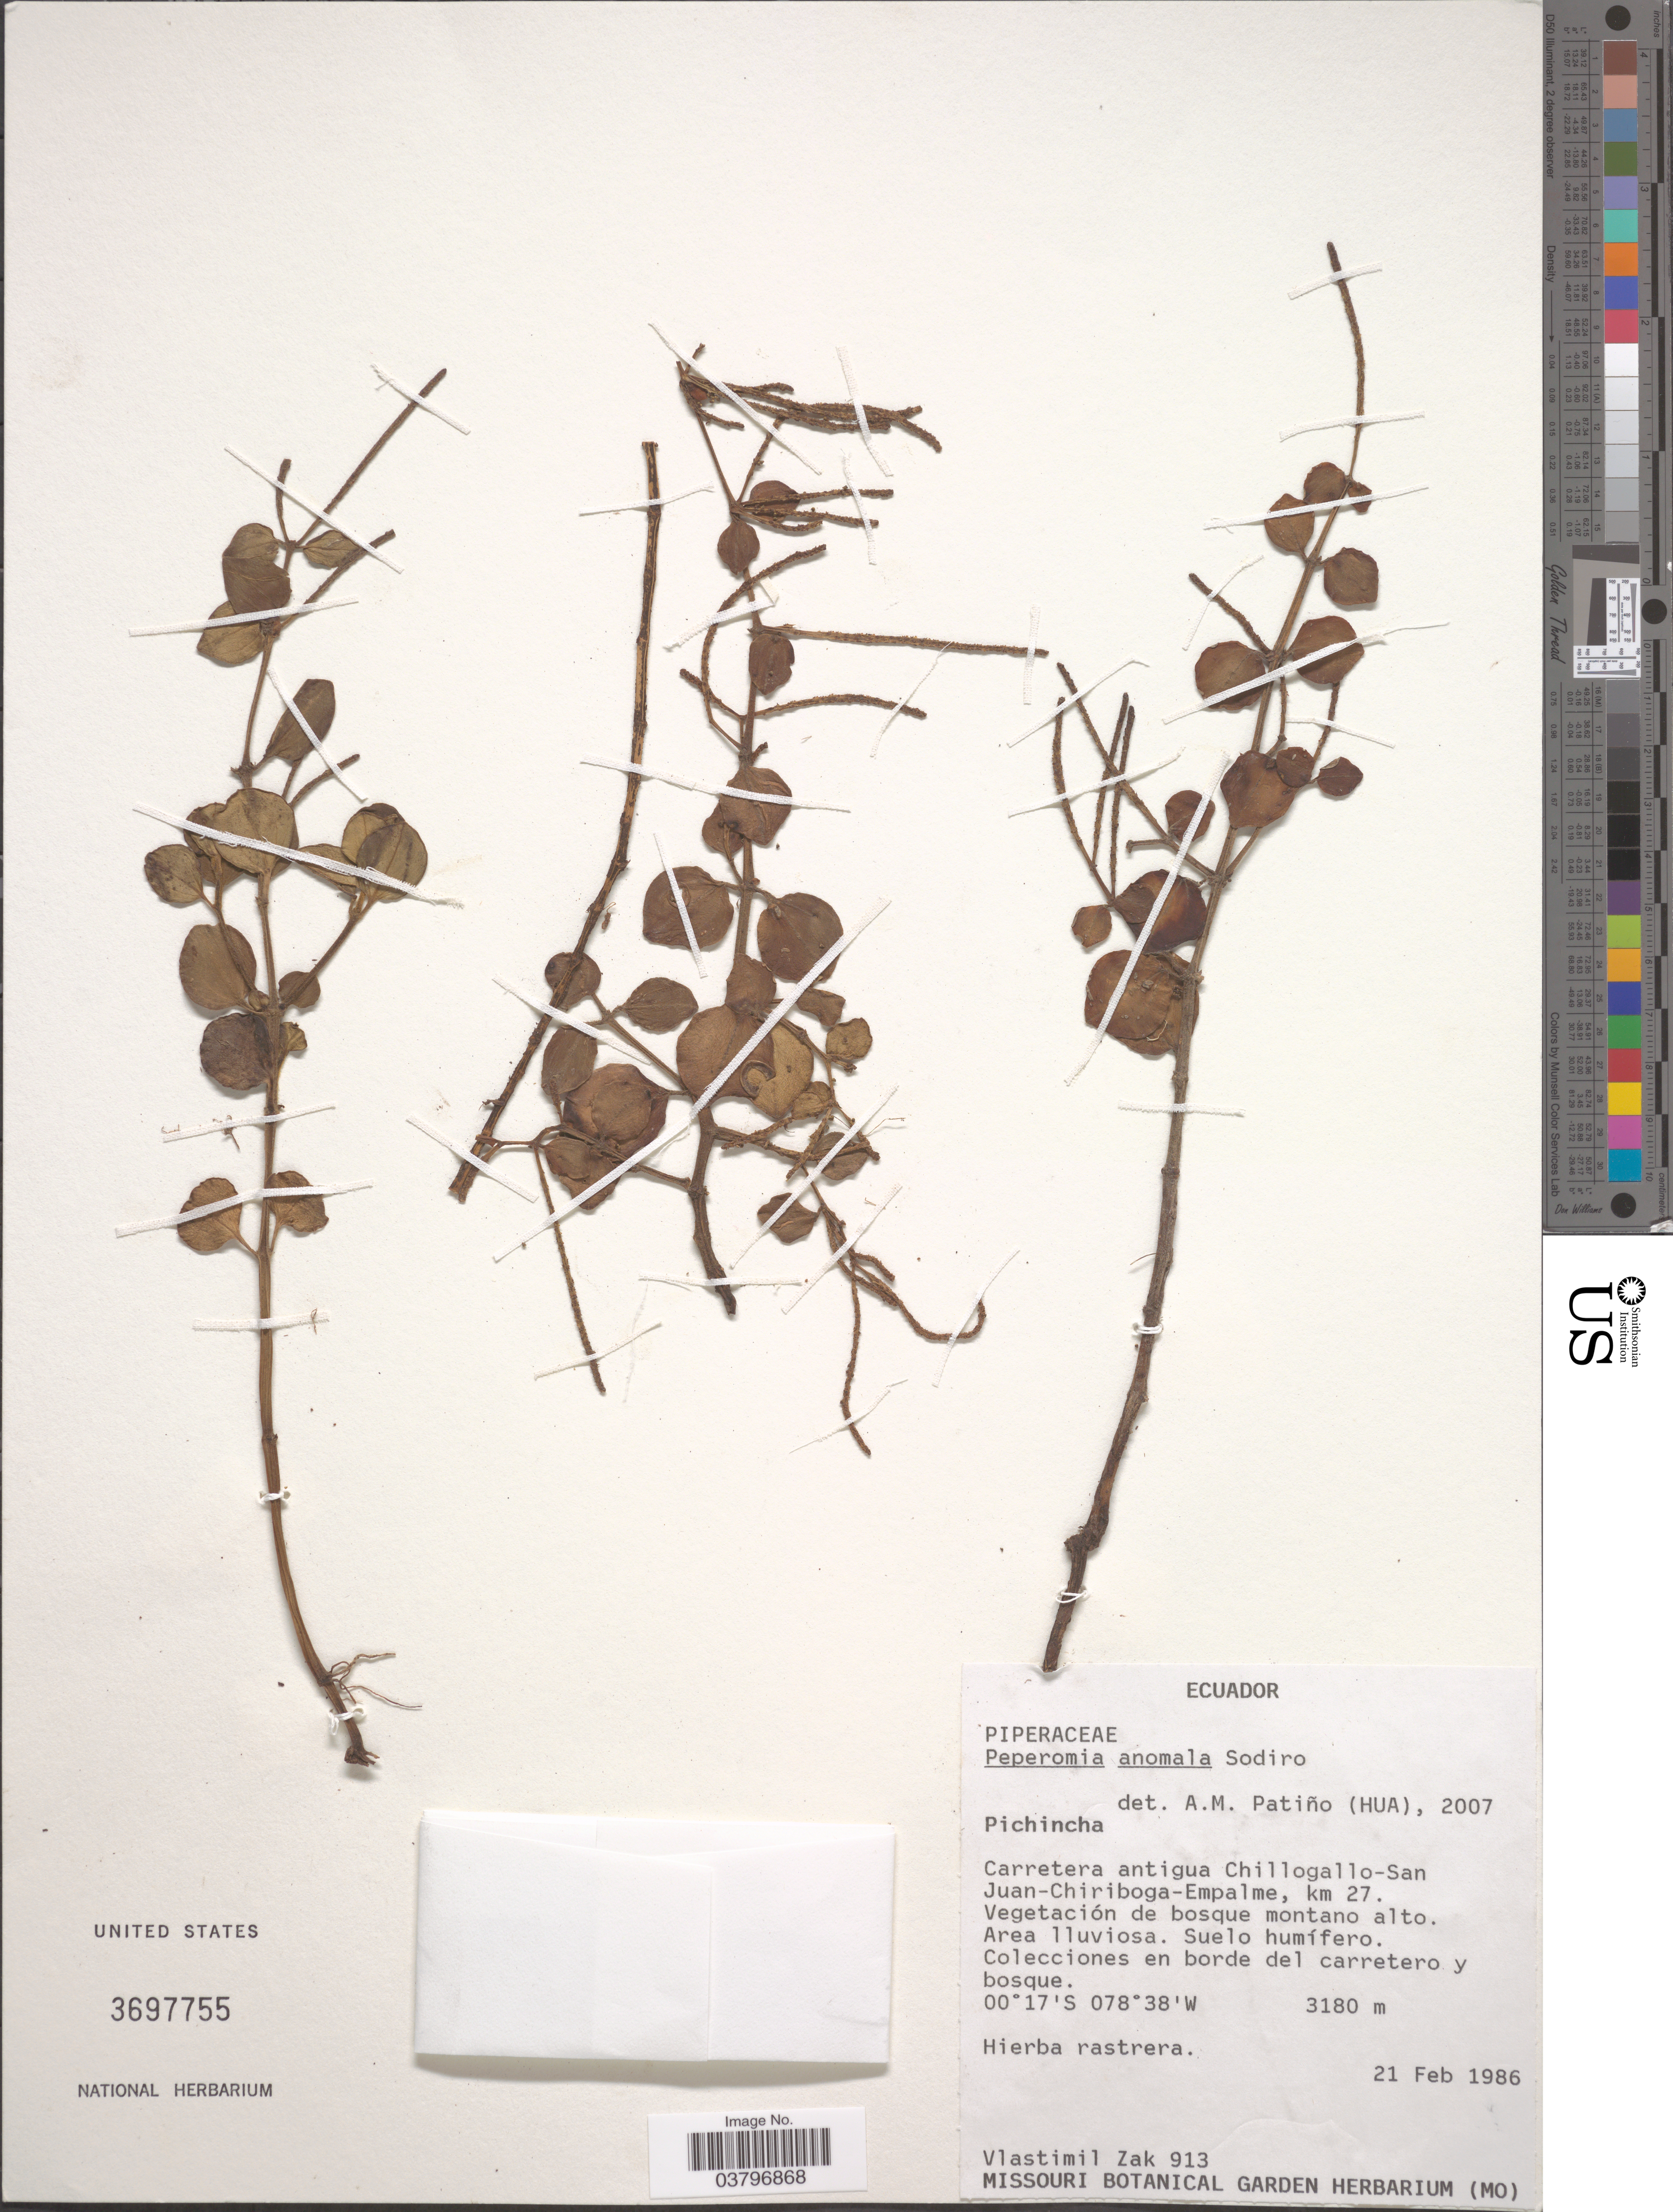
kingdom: Plantae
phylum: Tracheophyta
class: Magnoliopsida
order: Piperales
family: Piperaceae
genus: Peperomia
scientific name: Peperomia anomala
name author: Sodiro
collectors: V. Zak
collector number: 913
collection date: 1986-02-21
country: Ecuador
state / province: Pichincha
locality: Carretera antigua Chillogallo-San Juan-Chiriboga-Empalme, km 27.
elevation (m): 3180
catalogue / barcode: US 3697755